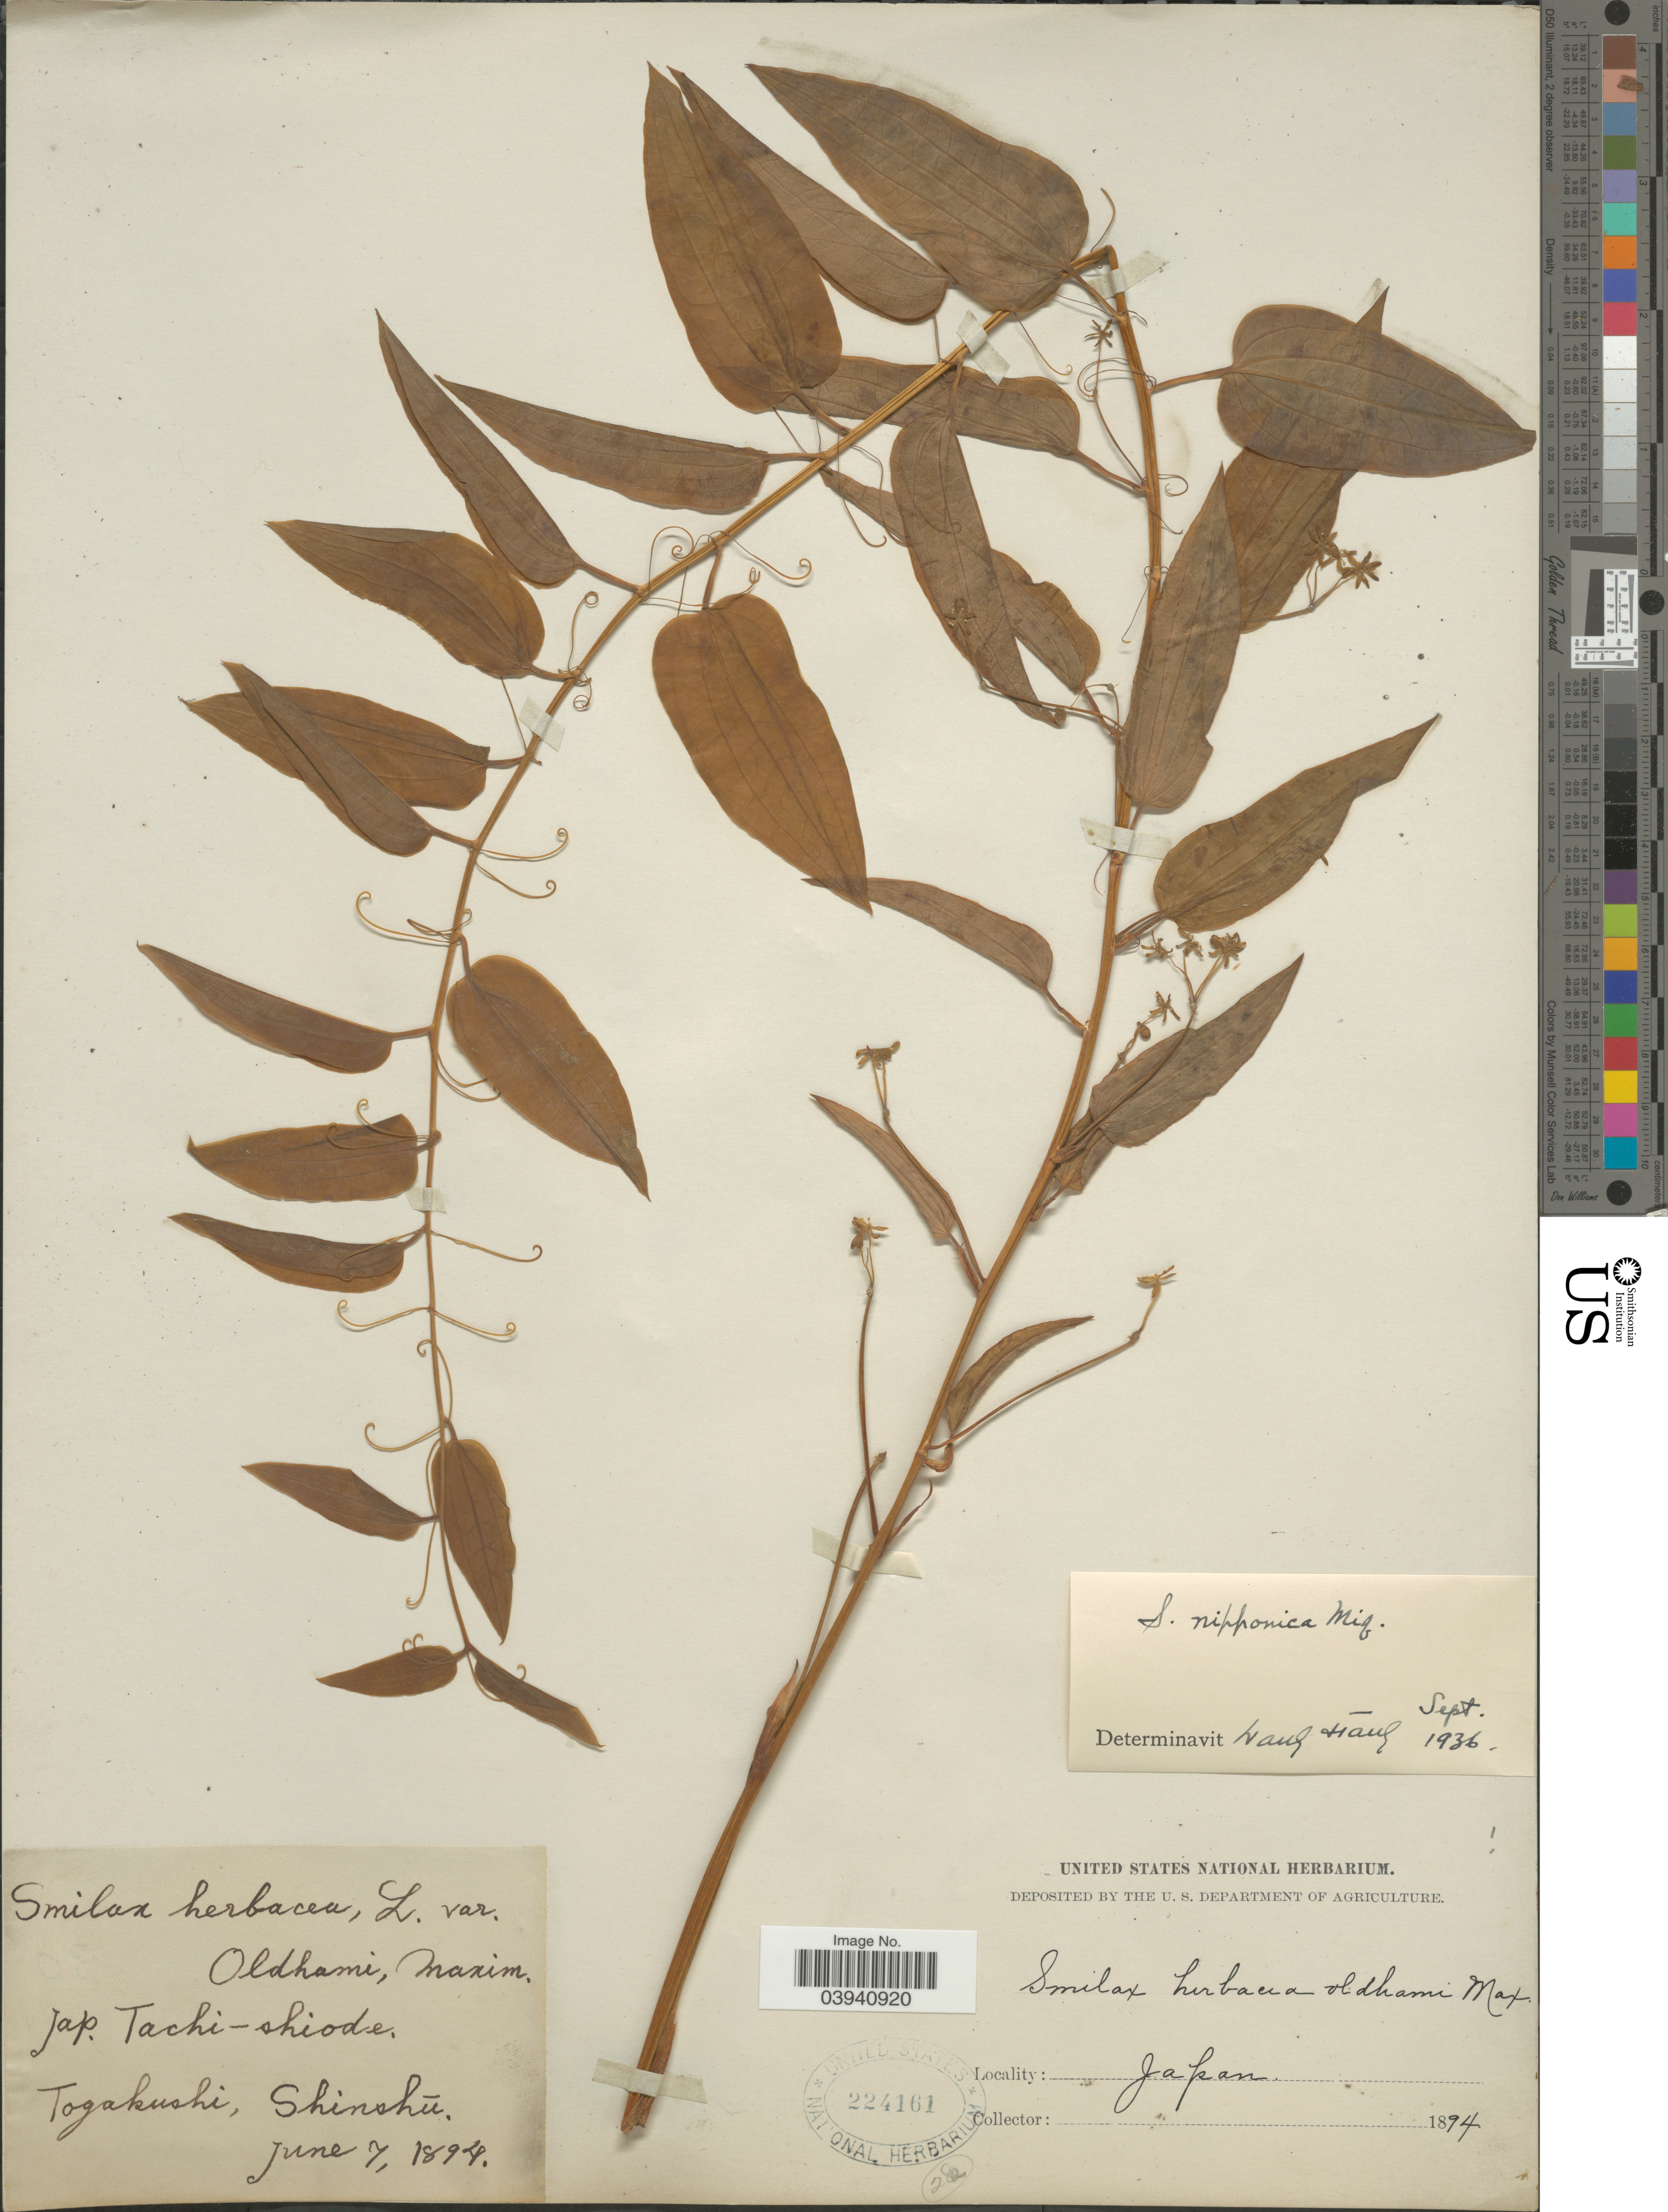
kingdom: Plantae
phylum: Tracheophyta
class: Liliopsida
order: Liliales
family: Smilacaceae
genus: Smilax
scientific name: Smilax nipponica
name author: Miq.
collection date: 1894-06-07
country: Japan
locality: Togakushi, Shinshu.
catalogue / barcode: US 224161